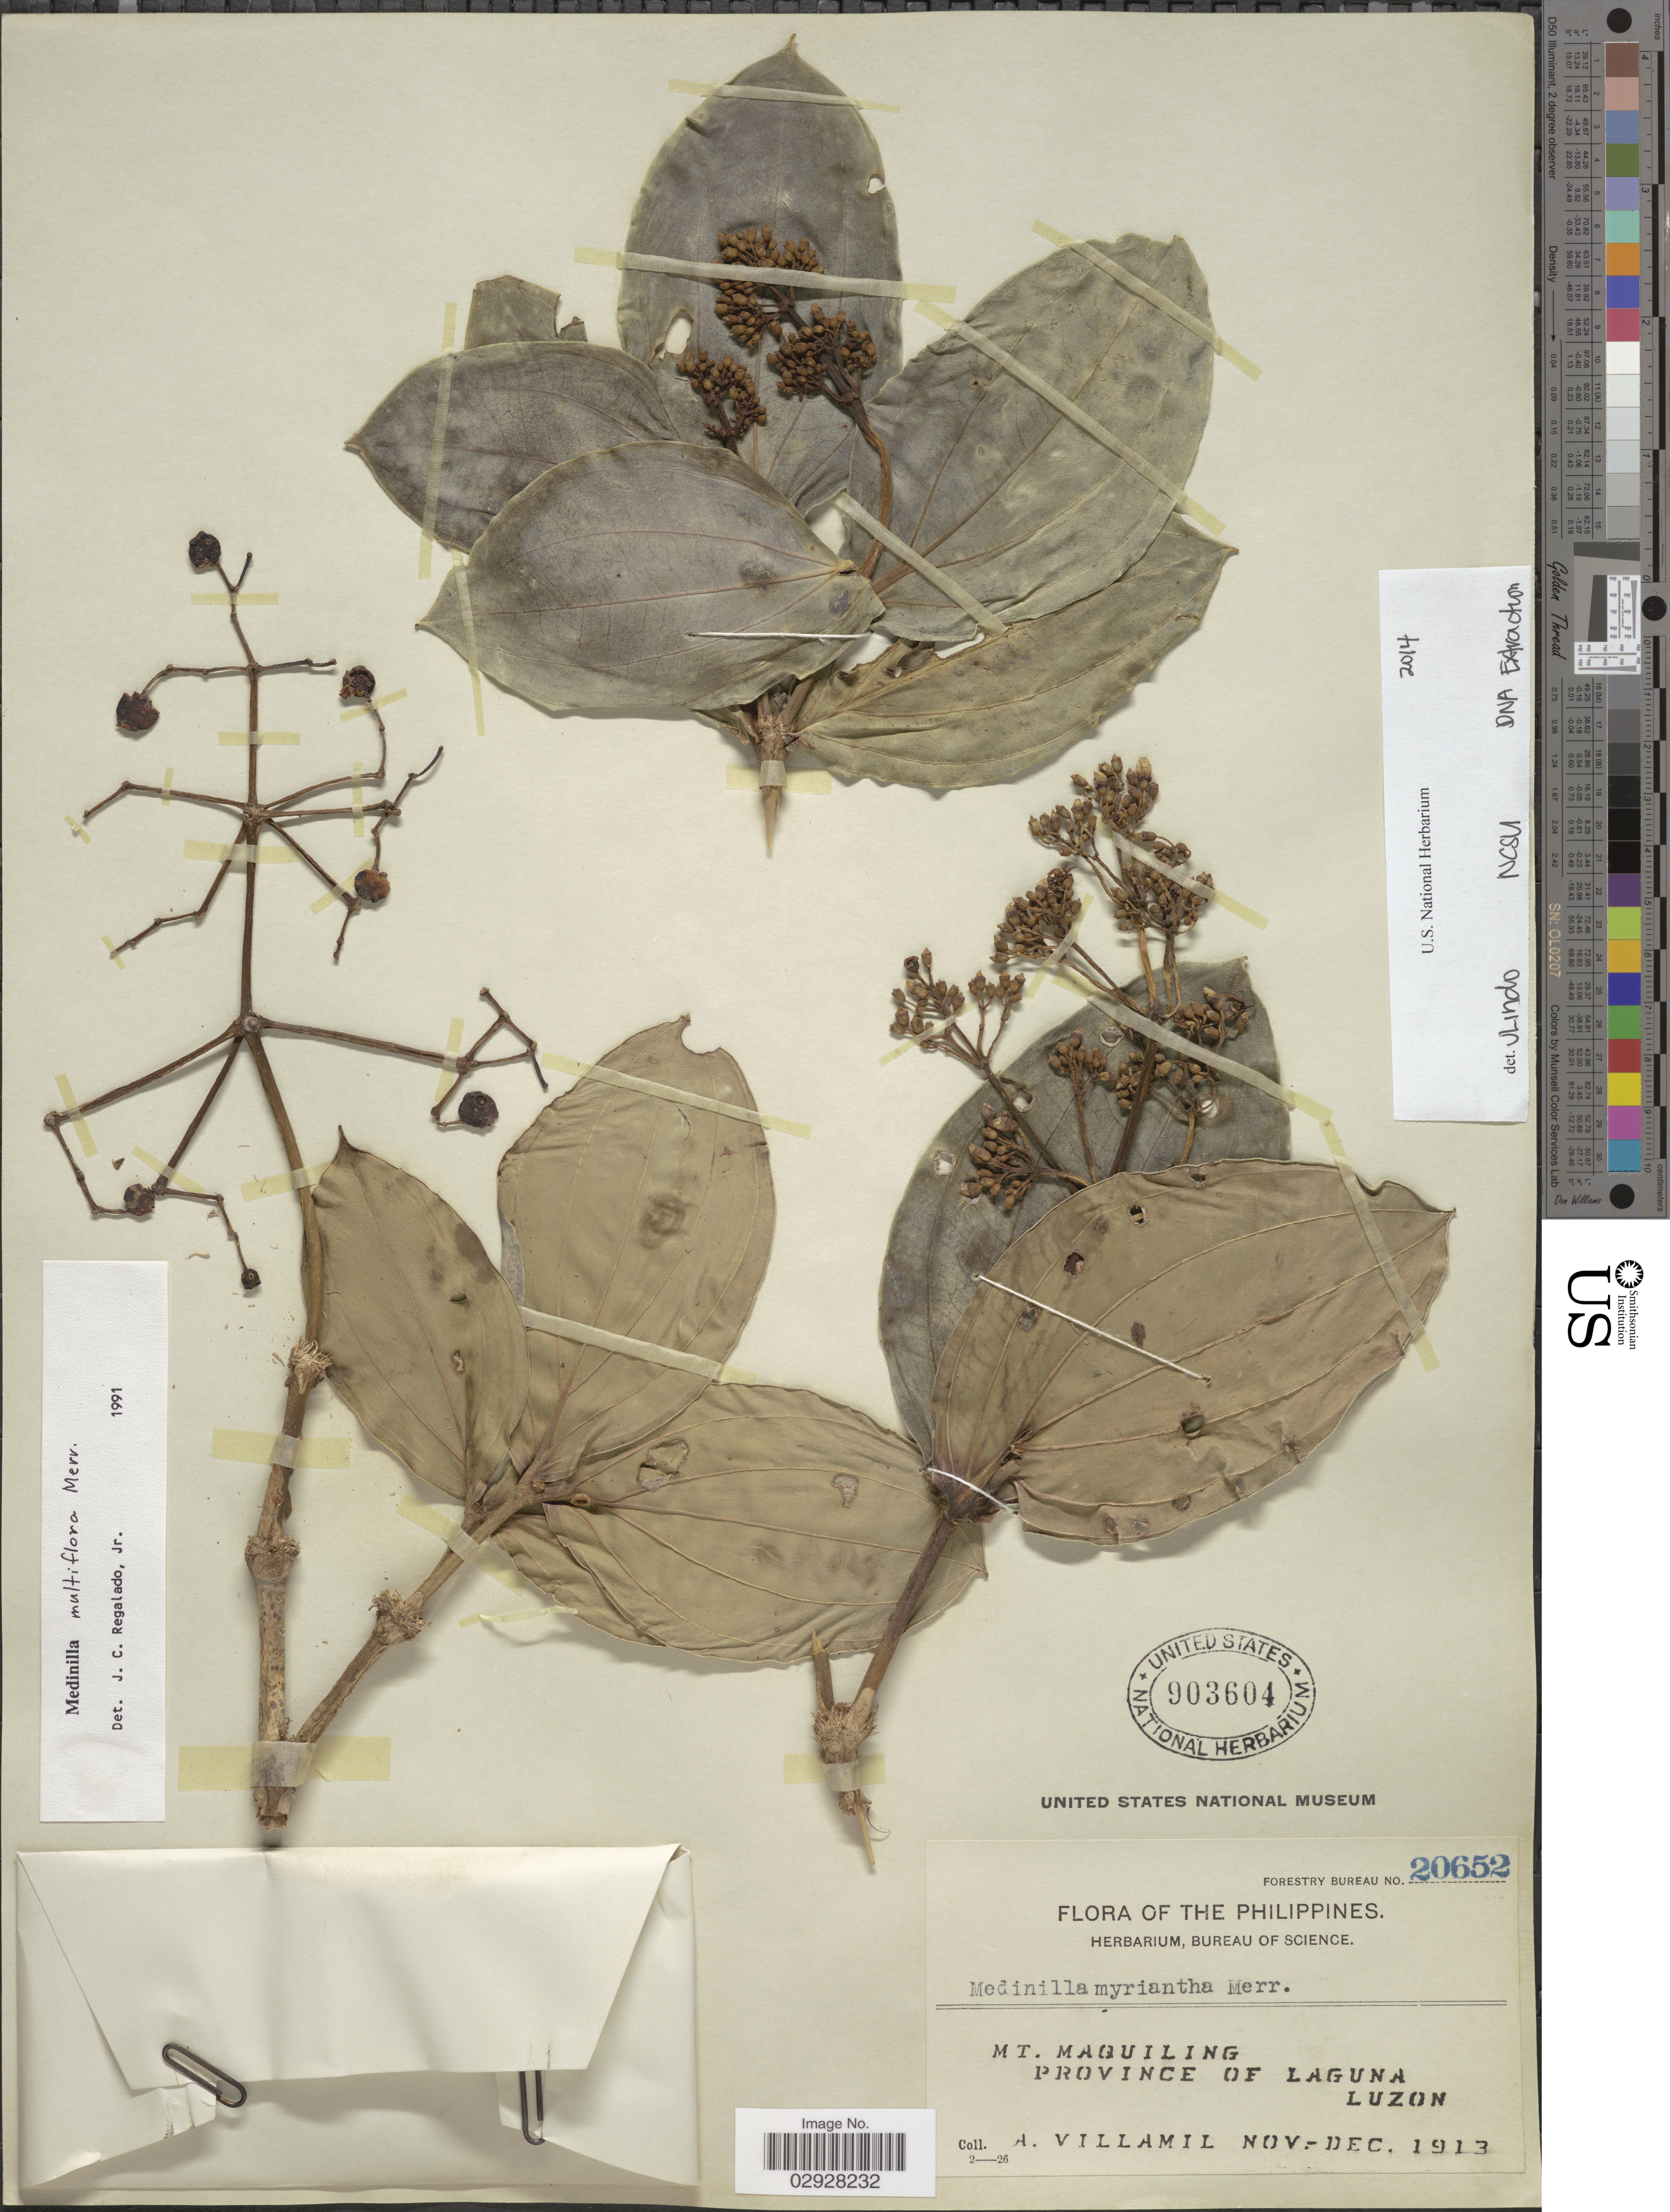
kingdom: Plantae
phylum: Tracheophyta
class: Magnoliopsida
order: Myrtales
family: Melastomataceae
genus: Medinilla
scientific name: Medinilla multiflora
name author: Merr.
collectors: A. Villamil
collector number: Forestry Bureau 20652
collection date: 1913-11/1913-12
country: Philippines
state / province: Calabarzon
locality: Mt. Maquiling, Province of Laguna, Luzon.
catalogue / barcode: US 903604